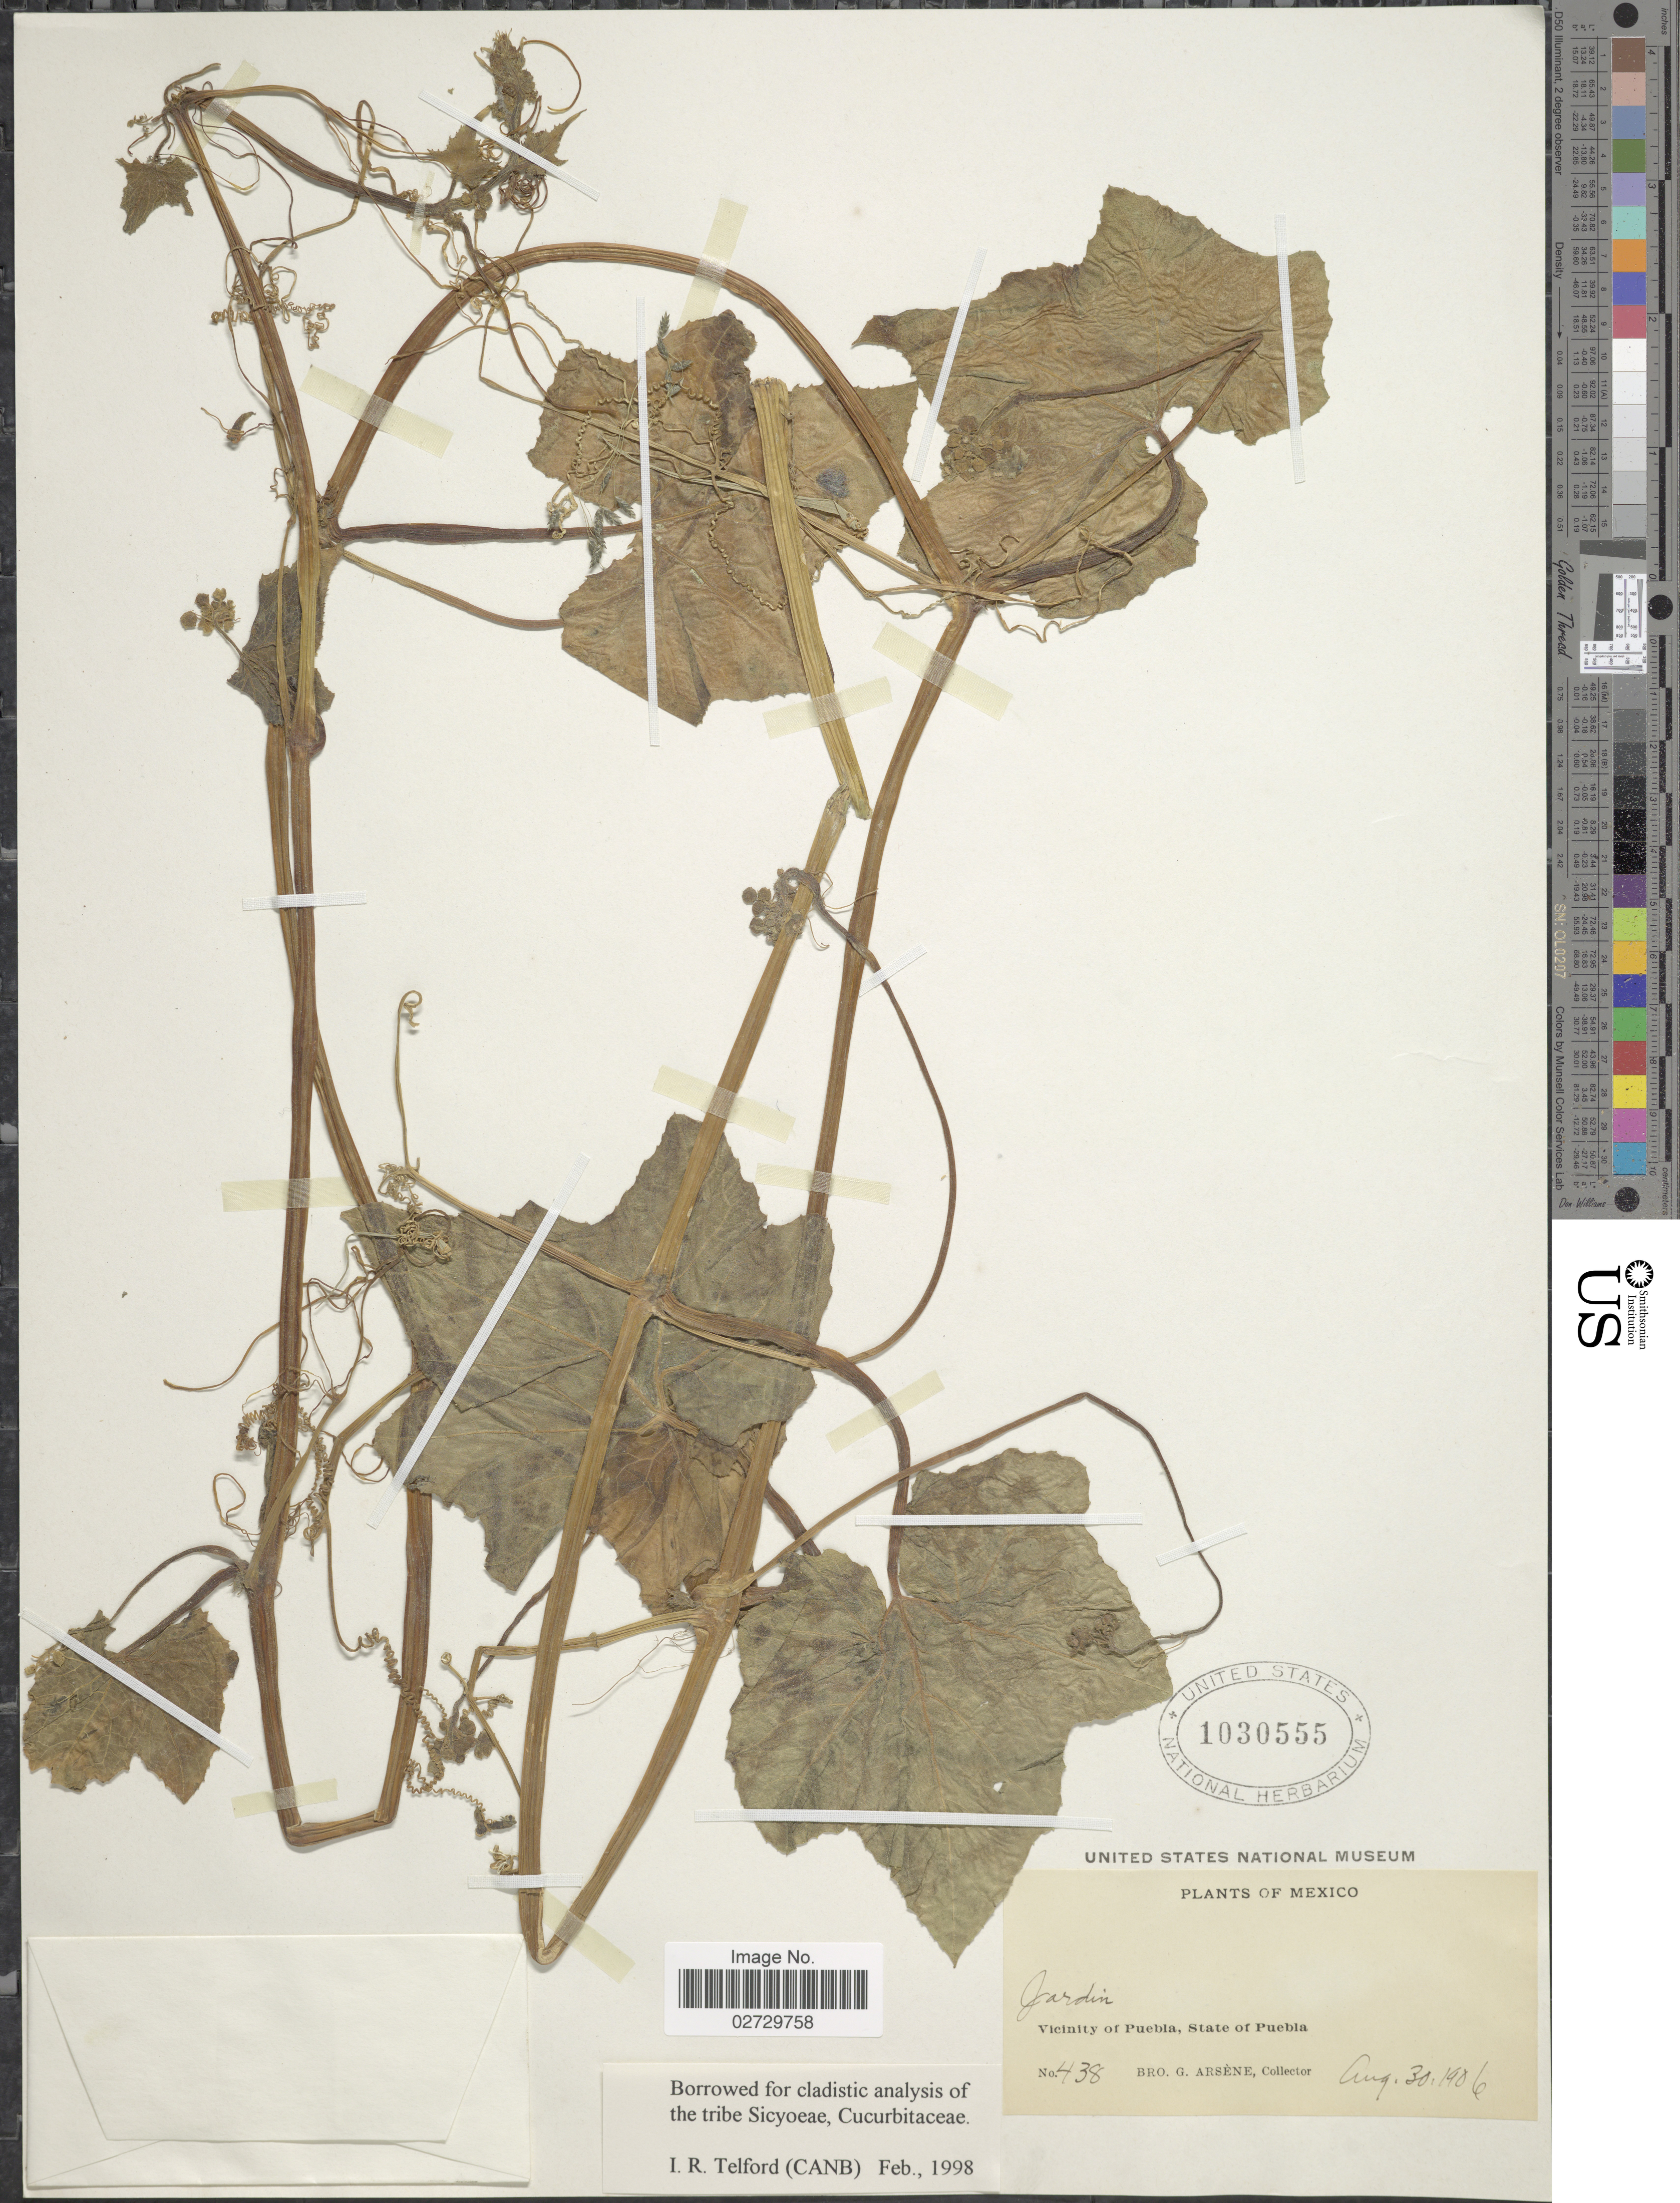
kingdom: Plantae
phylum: Tracheophyta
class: Magnoliopsida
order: Cucurbitales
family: Cucurbitaceae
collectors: Bro. G. Arsène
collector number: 438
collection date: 1906-08-30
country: Mexico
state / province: Puebla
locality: Vicinity of Puebla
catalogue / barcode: US 1030555